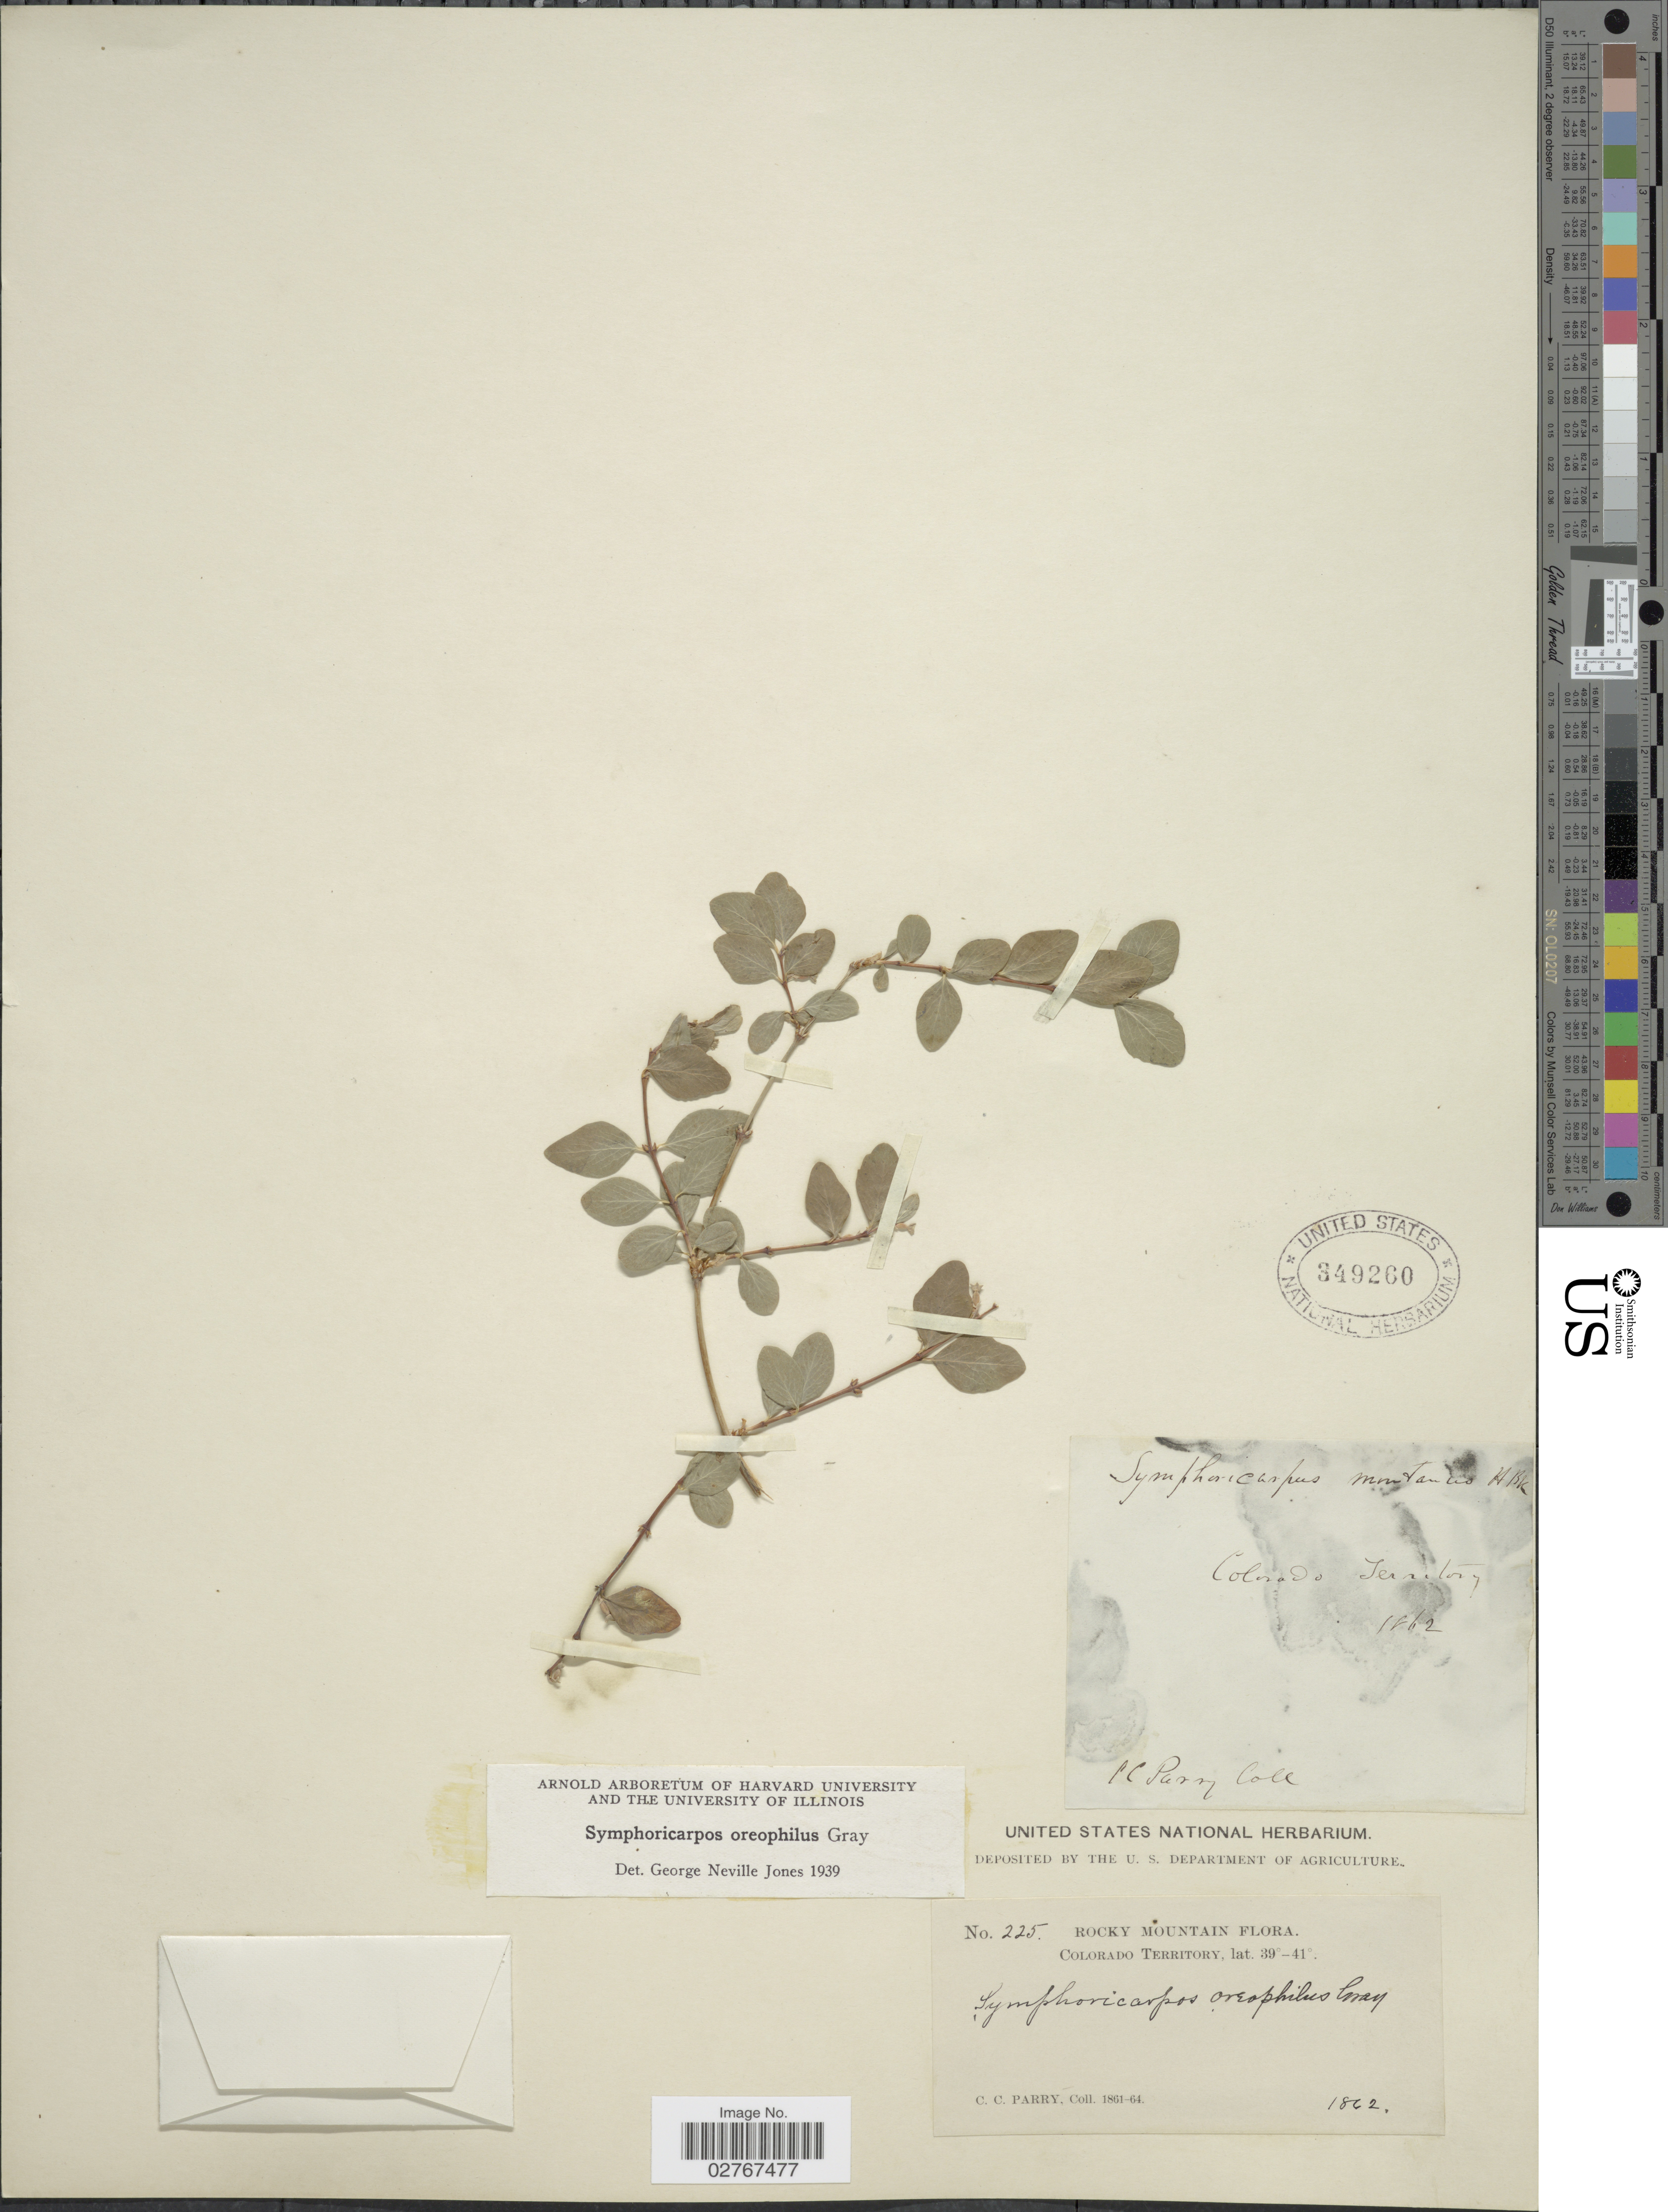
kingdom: Plantae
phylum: Tracheophyta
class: Magnoliopsida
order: Dipsacales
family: Caprifoliaceae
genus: Symphoricarpos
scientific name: Symphoricarpos oreophilus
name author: A. Gray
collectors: C. C. Parry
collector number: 225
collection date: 1862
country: United States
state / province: Colorado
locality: Colorado Territory, Rocky Mountain.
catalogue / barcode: US 349260